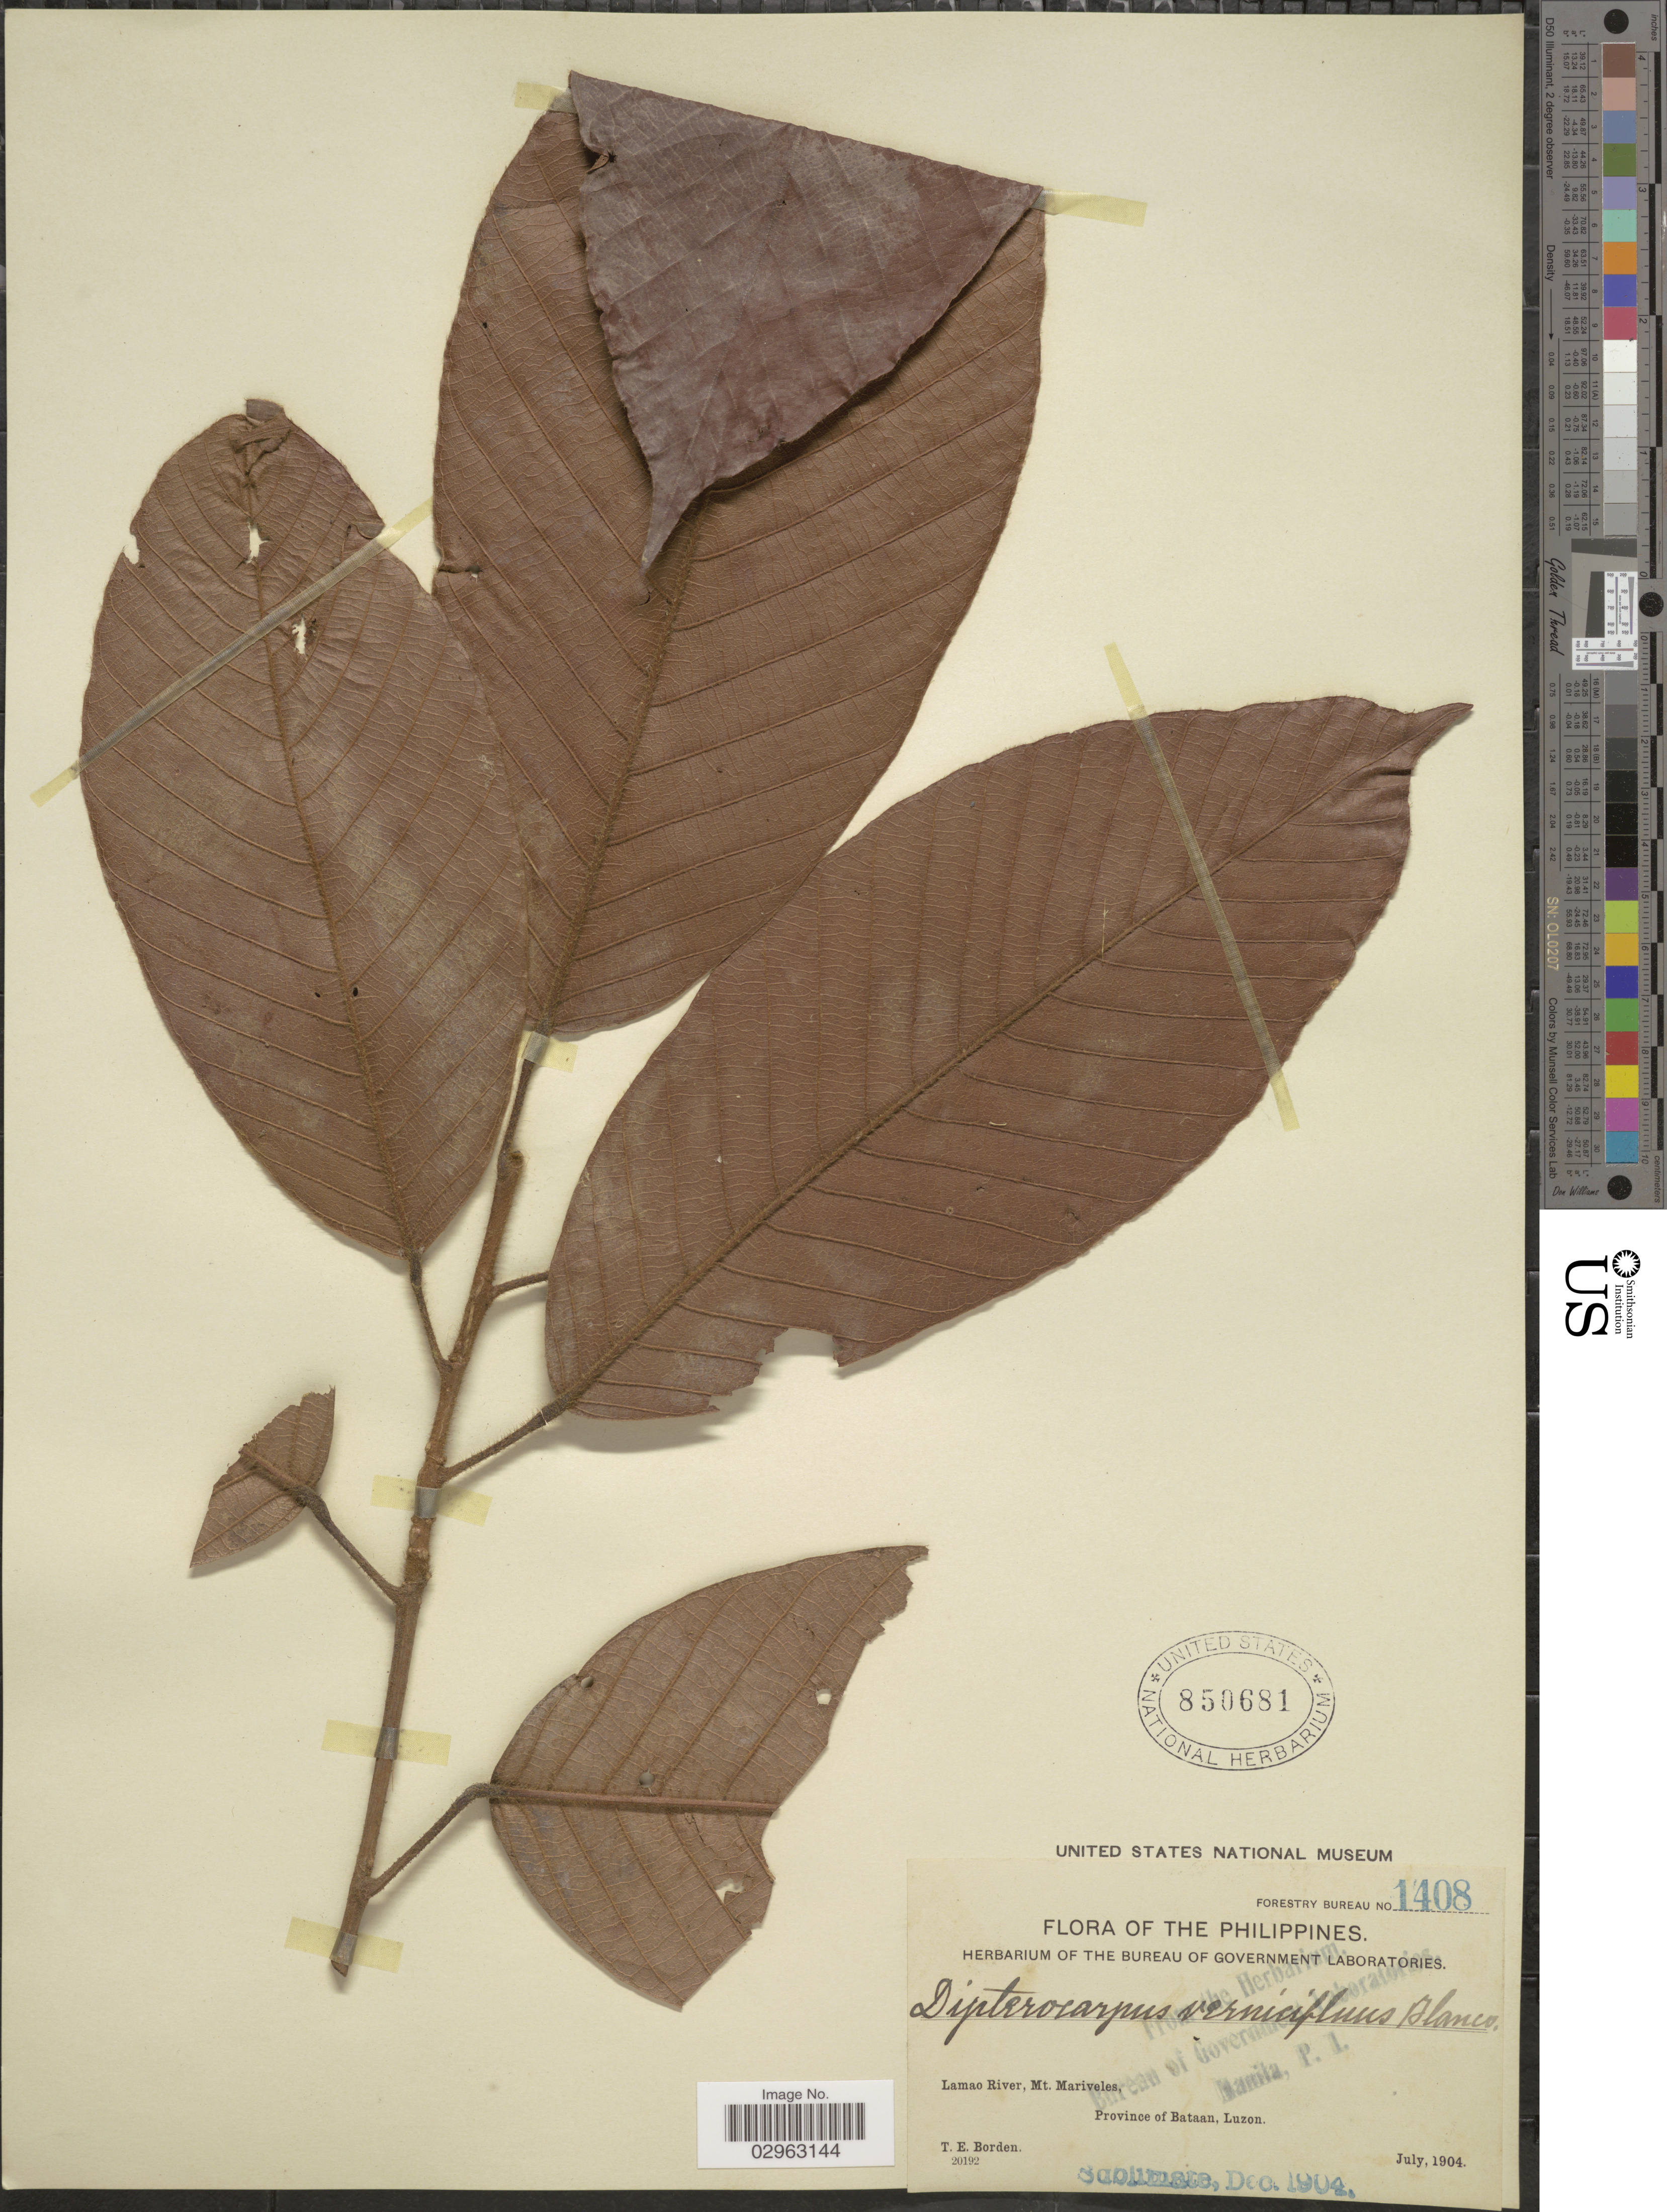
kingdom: Plantae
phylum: Tracheophyta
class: Magnoliopsida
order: Malvales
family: Dipterocarpaceae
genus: Dipterocarpus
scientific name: Dipterocarpus vernicifluus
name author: Blanco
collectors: T. E. Borden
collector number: Forestry Bureau 1408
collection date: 1904-07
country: Philippines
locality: Lamao River, Mt. Mariveles, Province of Bataan, Luzon.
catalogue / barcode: US 850681